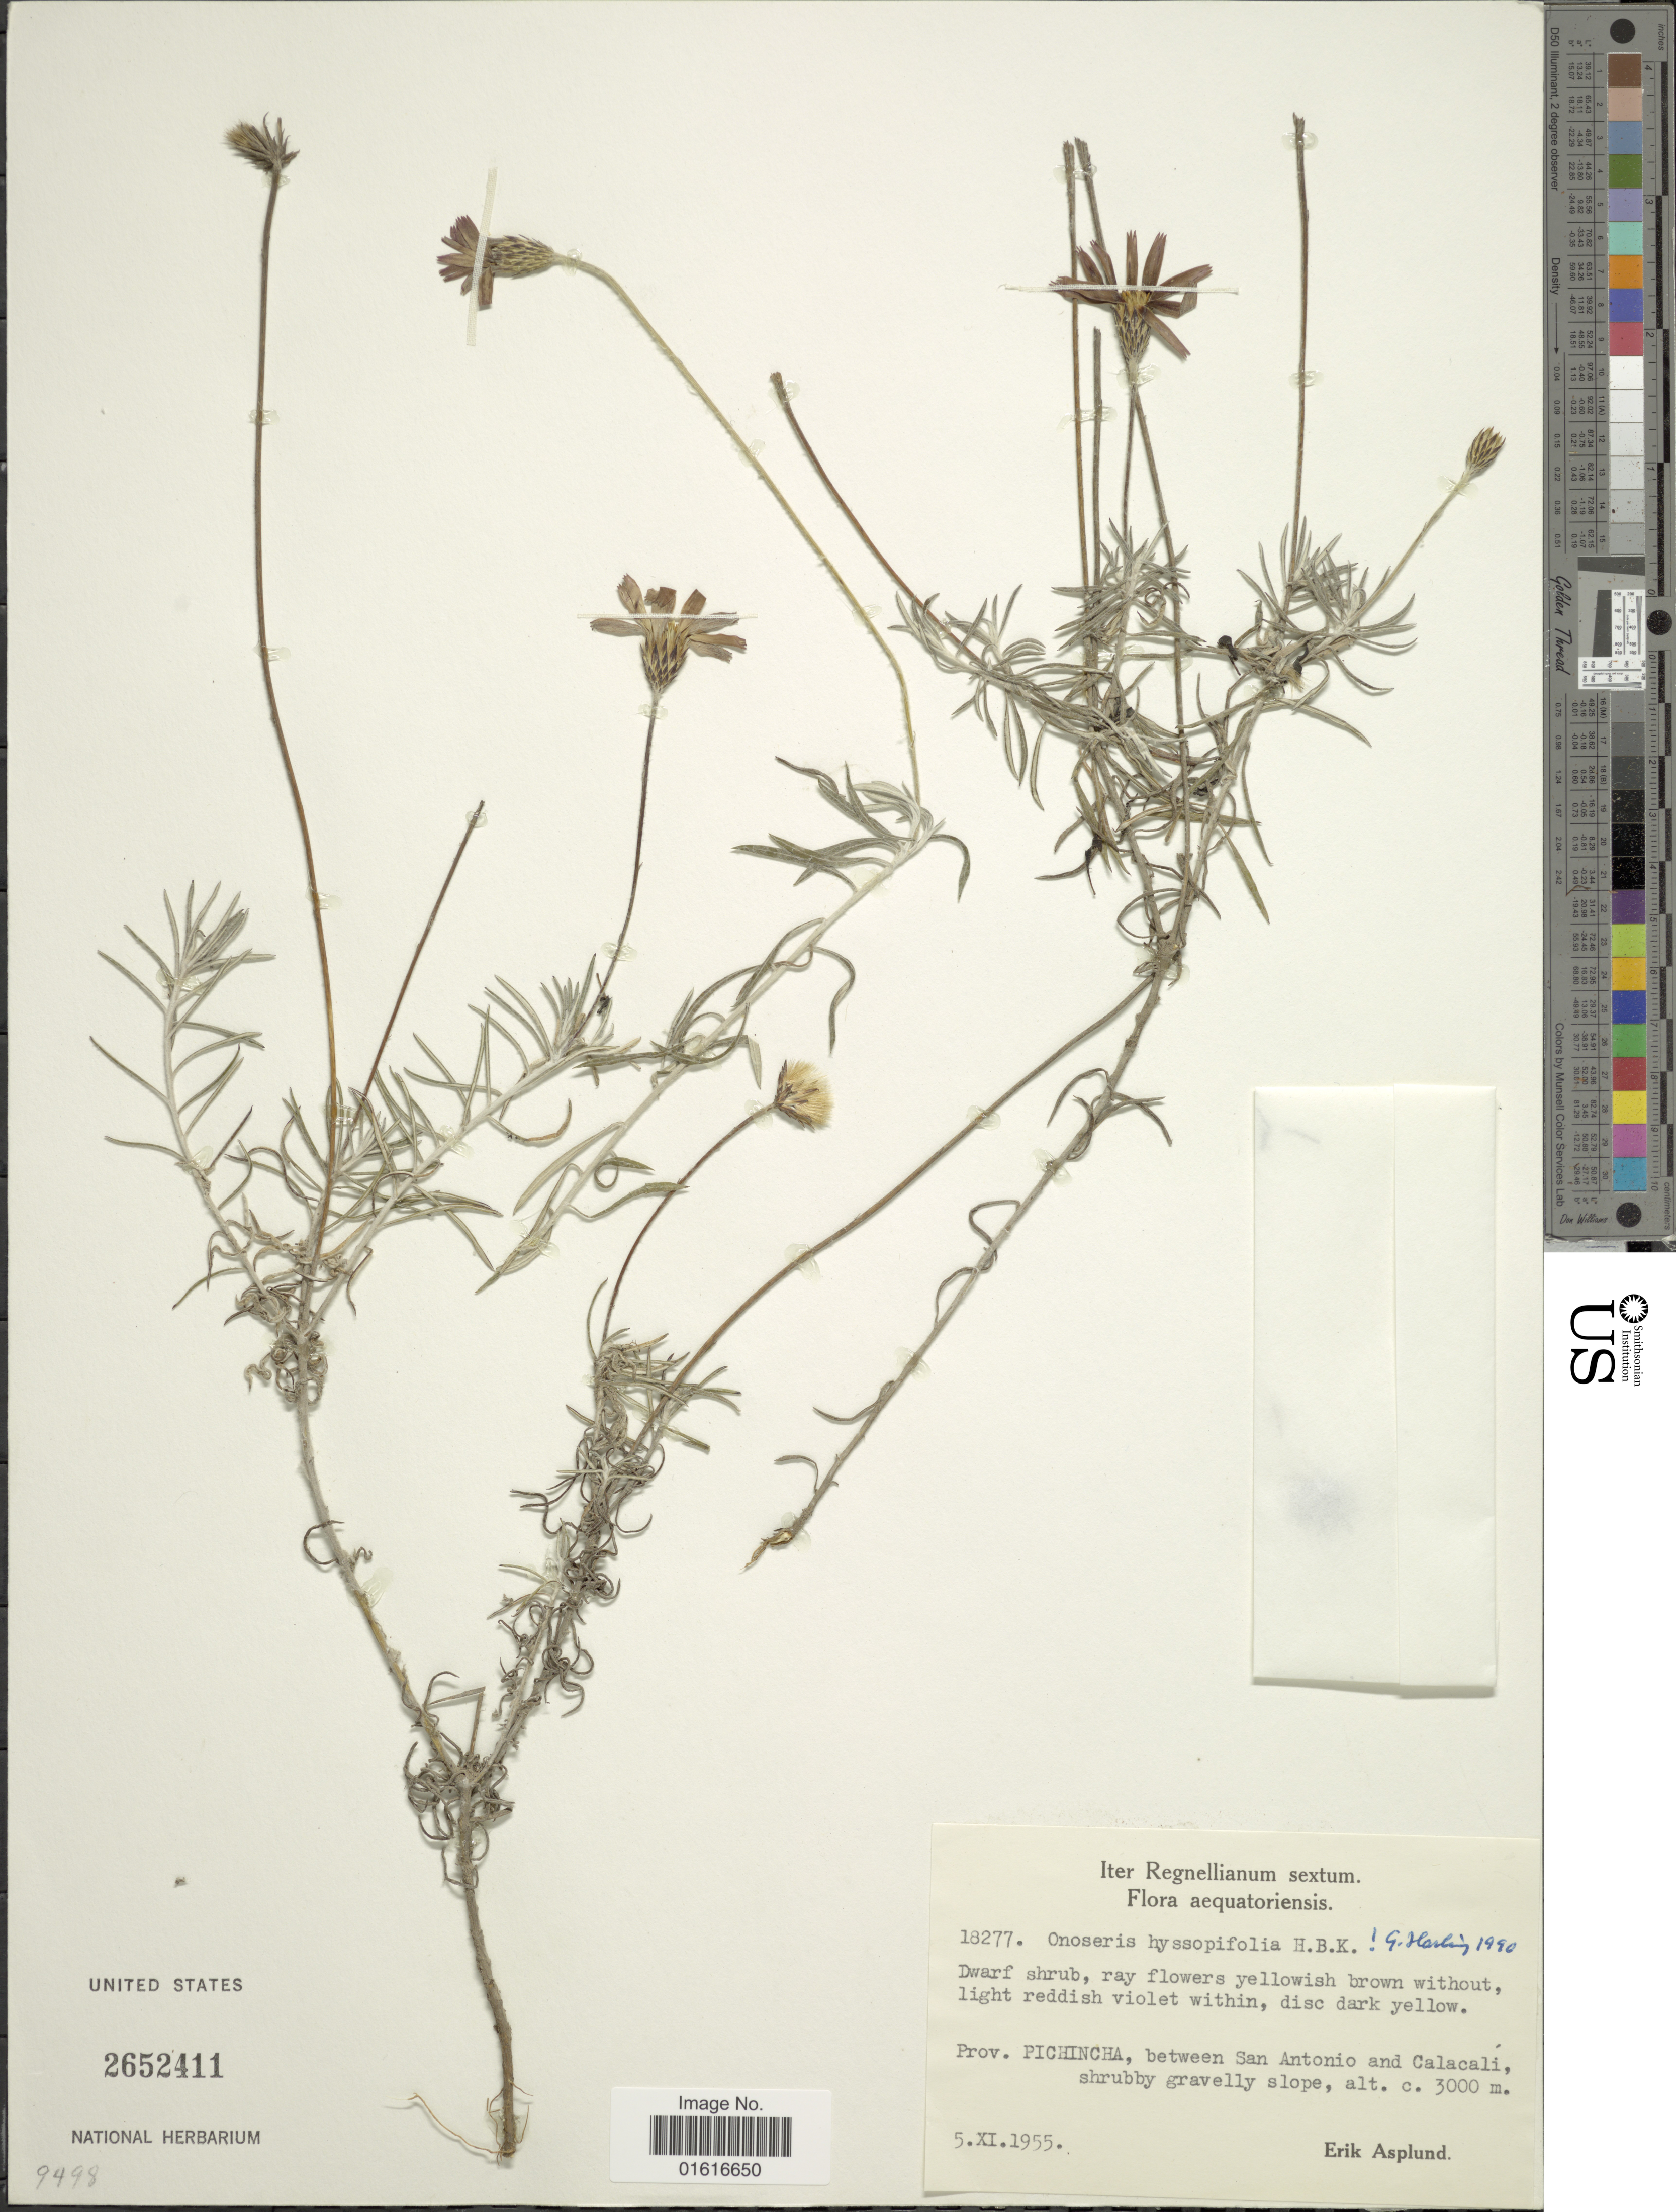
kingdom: Plantae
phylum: Tracheophyta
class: Magnoliopsida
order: Asterales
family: Asteraceae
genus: Onoseris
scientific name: Onoseris hyssopifolia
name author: Kunth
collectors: E. Asplund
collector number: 18277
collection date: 1955-11-05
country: Ecuador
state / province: Pichincha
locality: Between San Antonio and Calacali, shrubby gravelly slope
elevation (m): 3000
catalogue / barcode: US 2652411